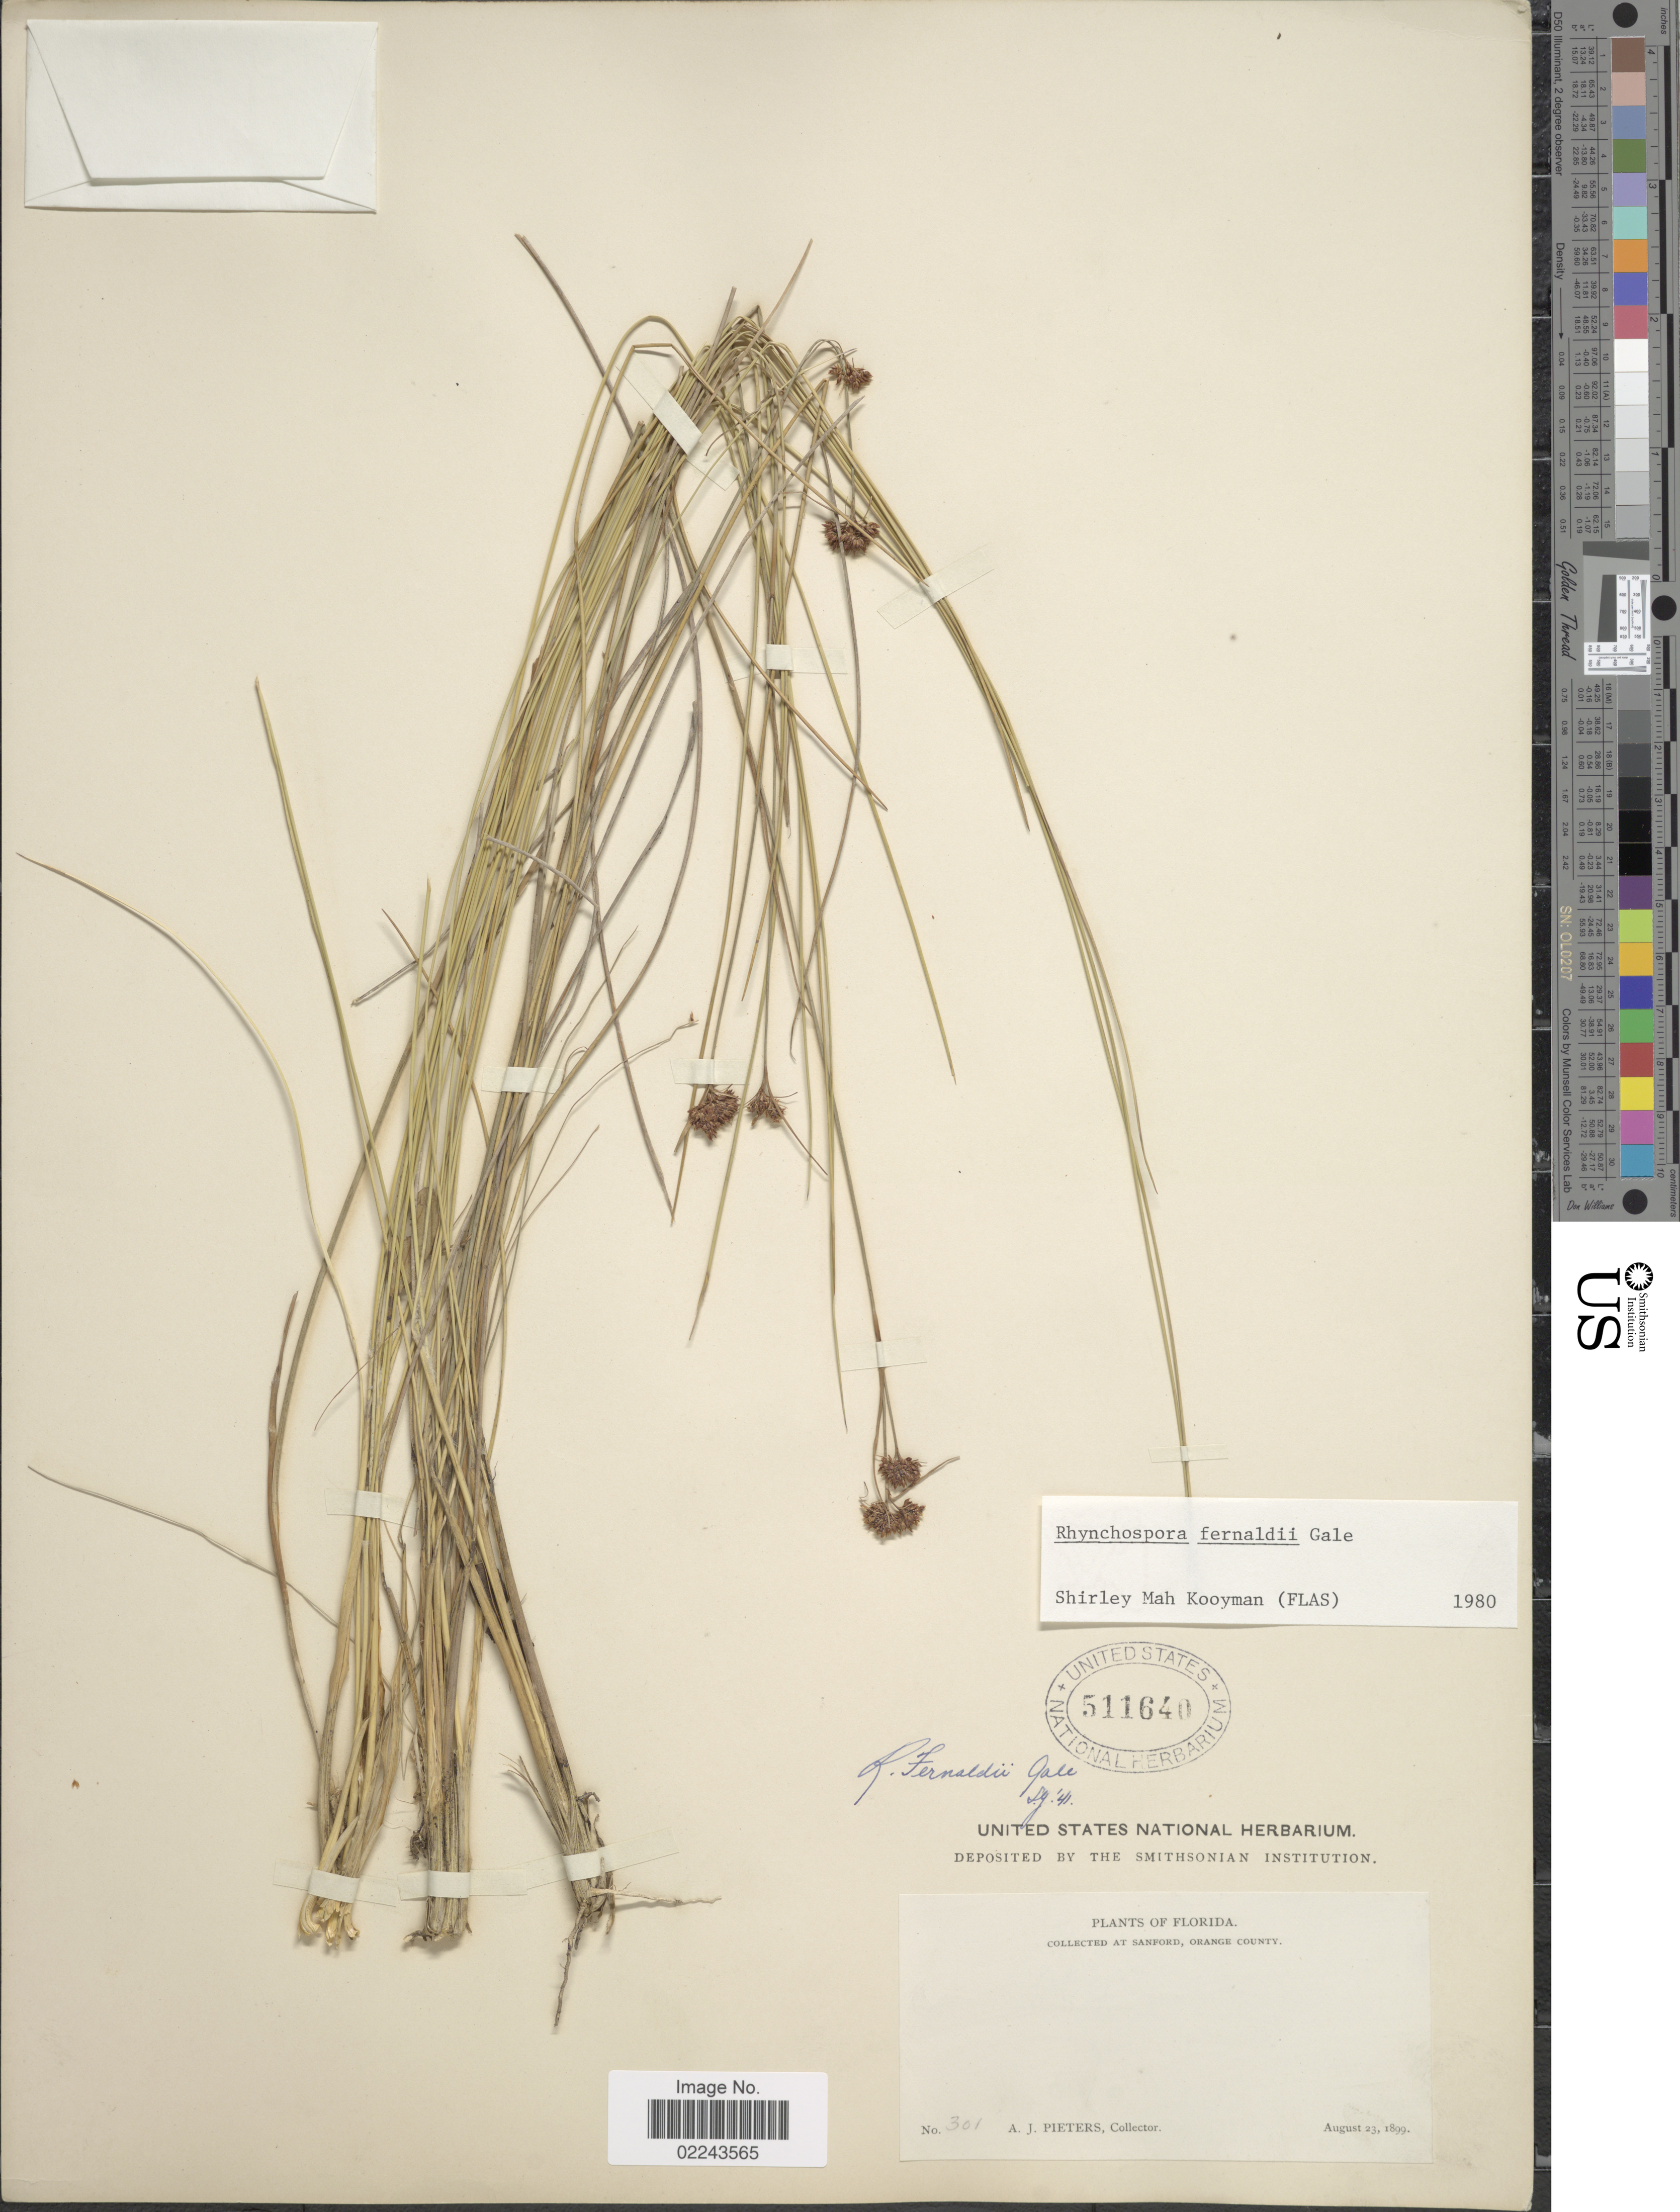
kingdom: Plantae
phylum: Tracheophyta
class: Liliopsida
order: Poales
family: Cyperaceae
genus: Rhynchospora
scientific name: Rhynchospora fernaldii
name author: Gale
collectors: A. Pieters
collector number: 301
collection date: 1899-08-23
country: United States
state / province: Florida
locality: Sanford, Orange County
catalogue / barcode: US 511640